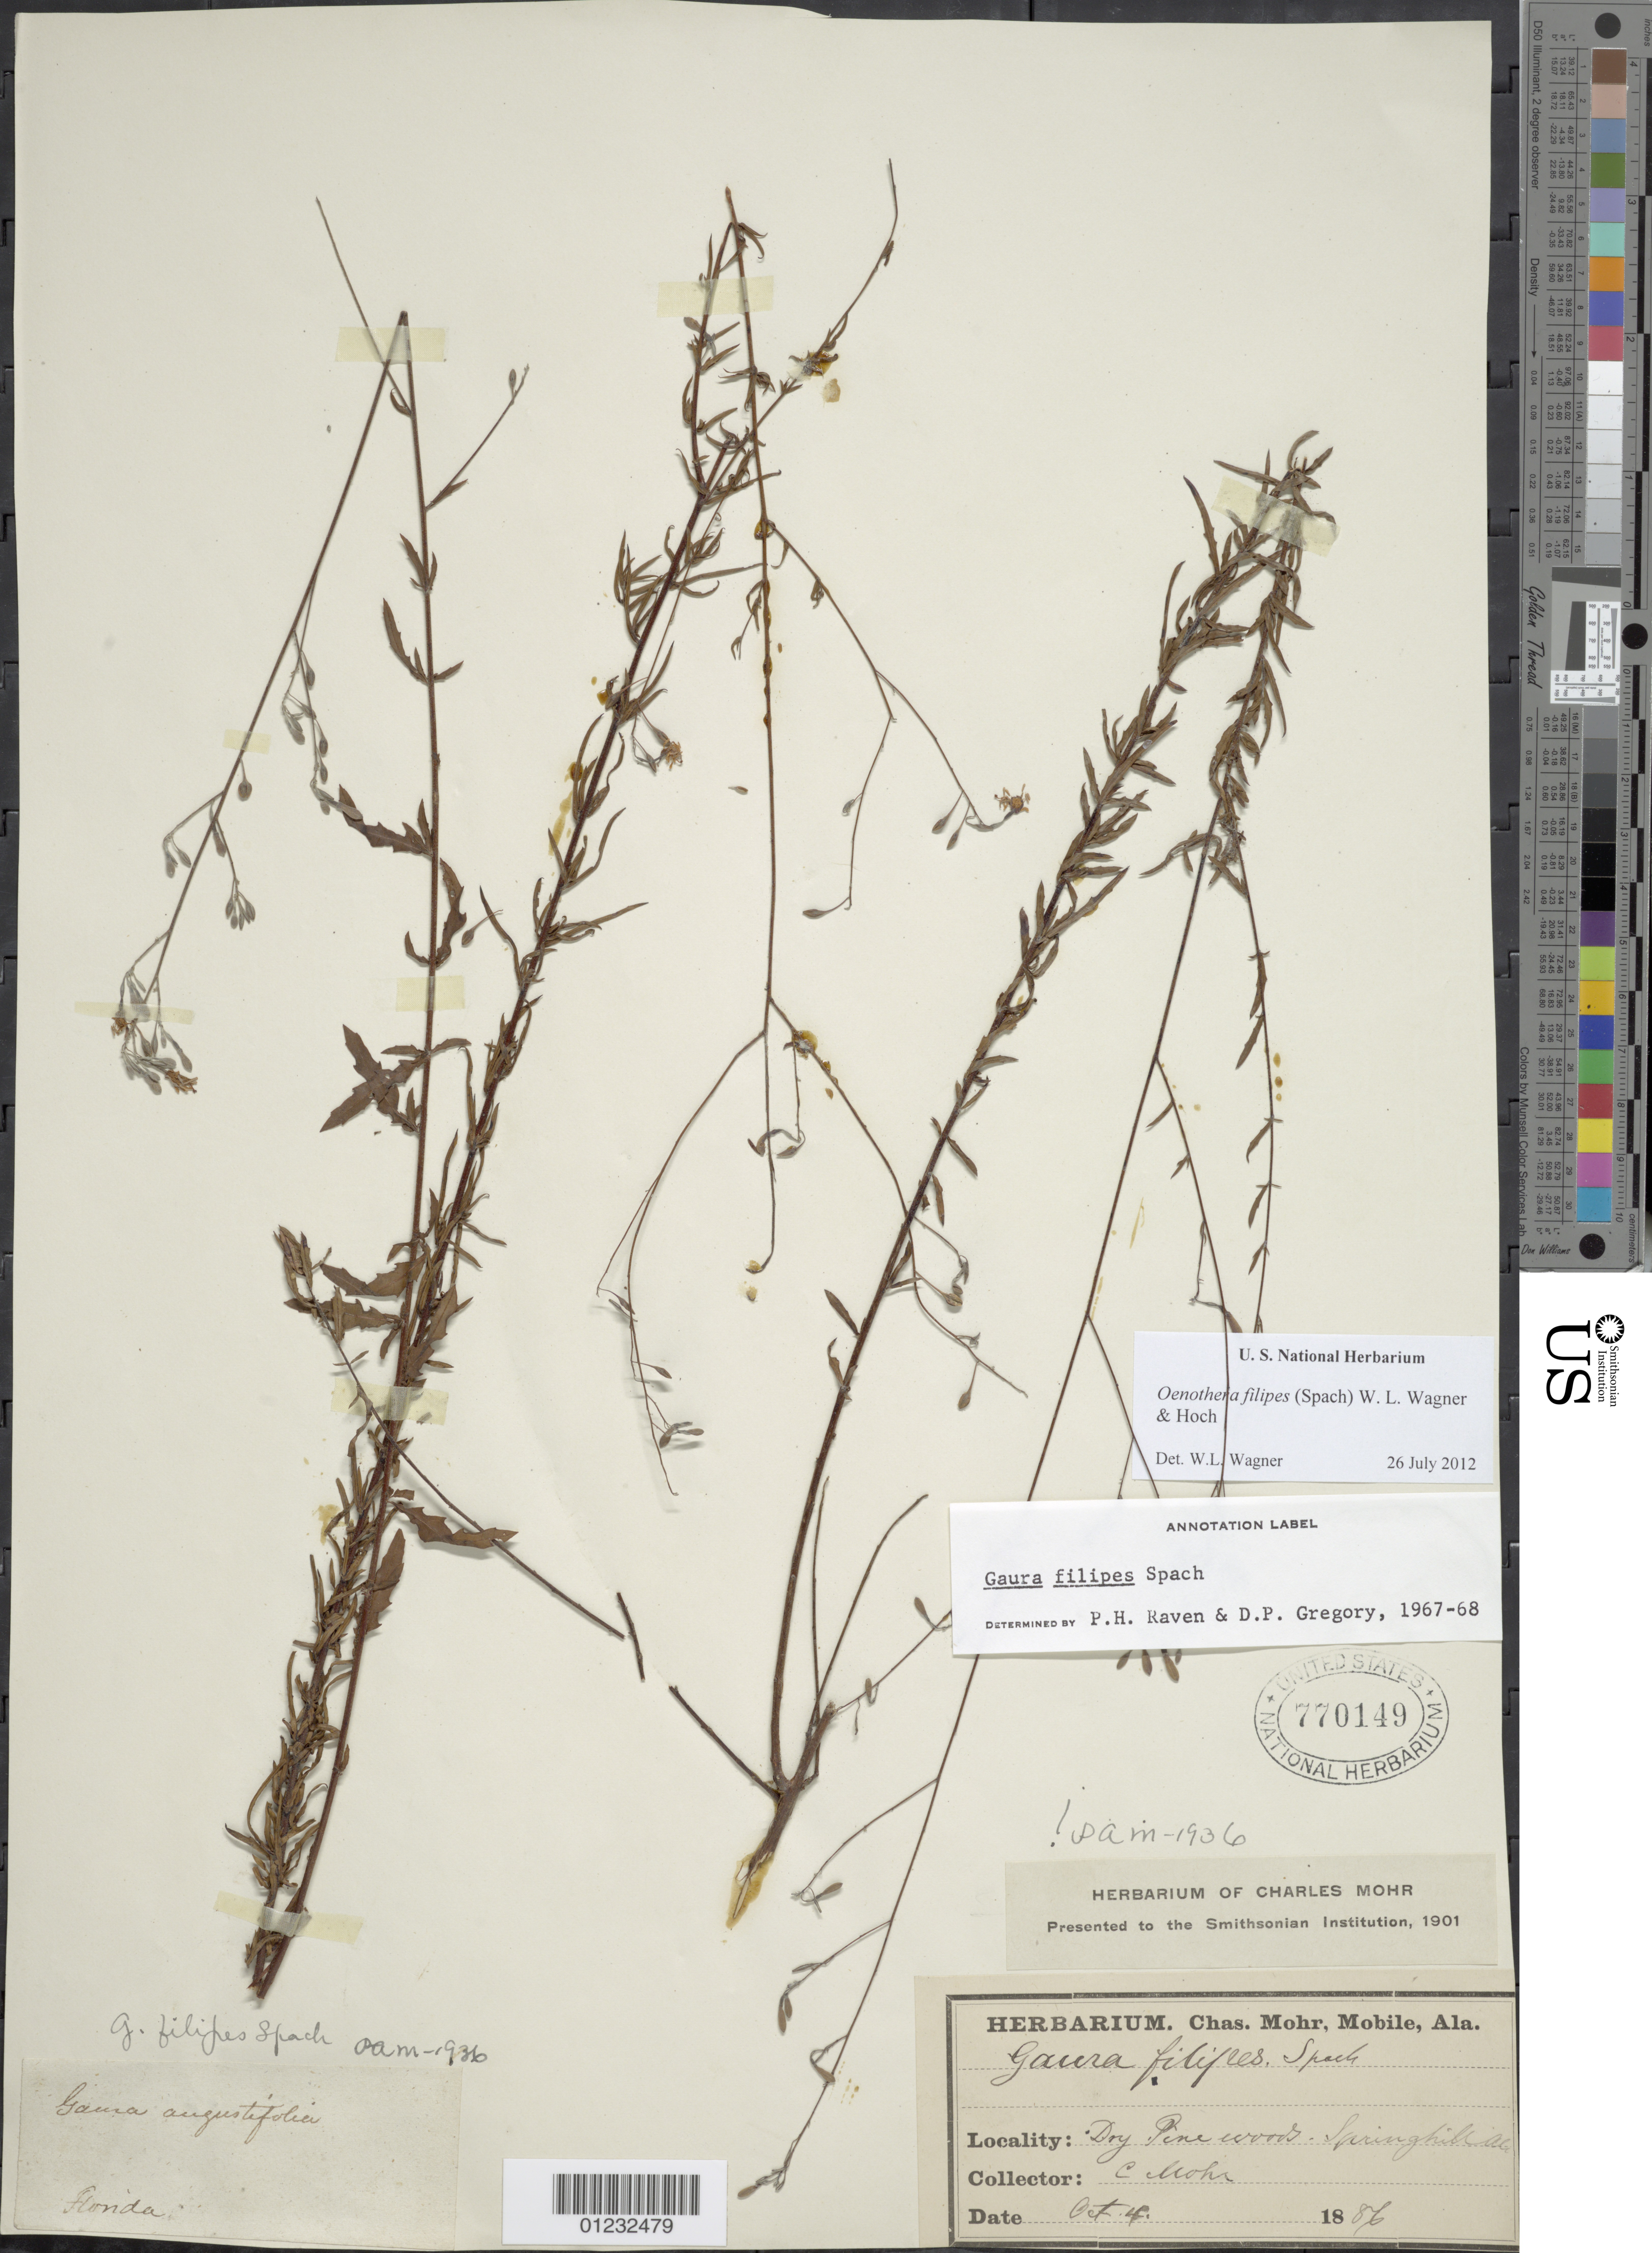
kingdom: Plantae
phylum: Tracheophyta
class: Magnoliopsida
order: Myrtales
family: Onagraceae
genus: Oenothera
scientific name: Oenothera filipes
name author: (Spach) W.L. Wagner & Hoch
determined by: Wagner, W. L., (BOT), Smithsonian Institution - National Museum of Natural History (UNITED STATES)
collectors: C. T. Mohr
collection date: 1886-10-04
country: United States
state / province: Alabama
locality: Spring Hill.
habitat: Dry pine barrows.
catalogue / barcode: US 770149